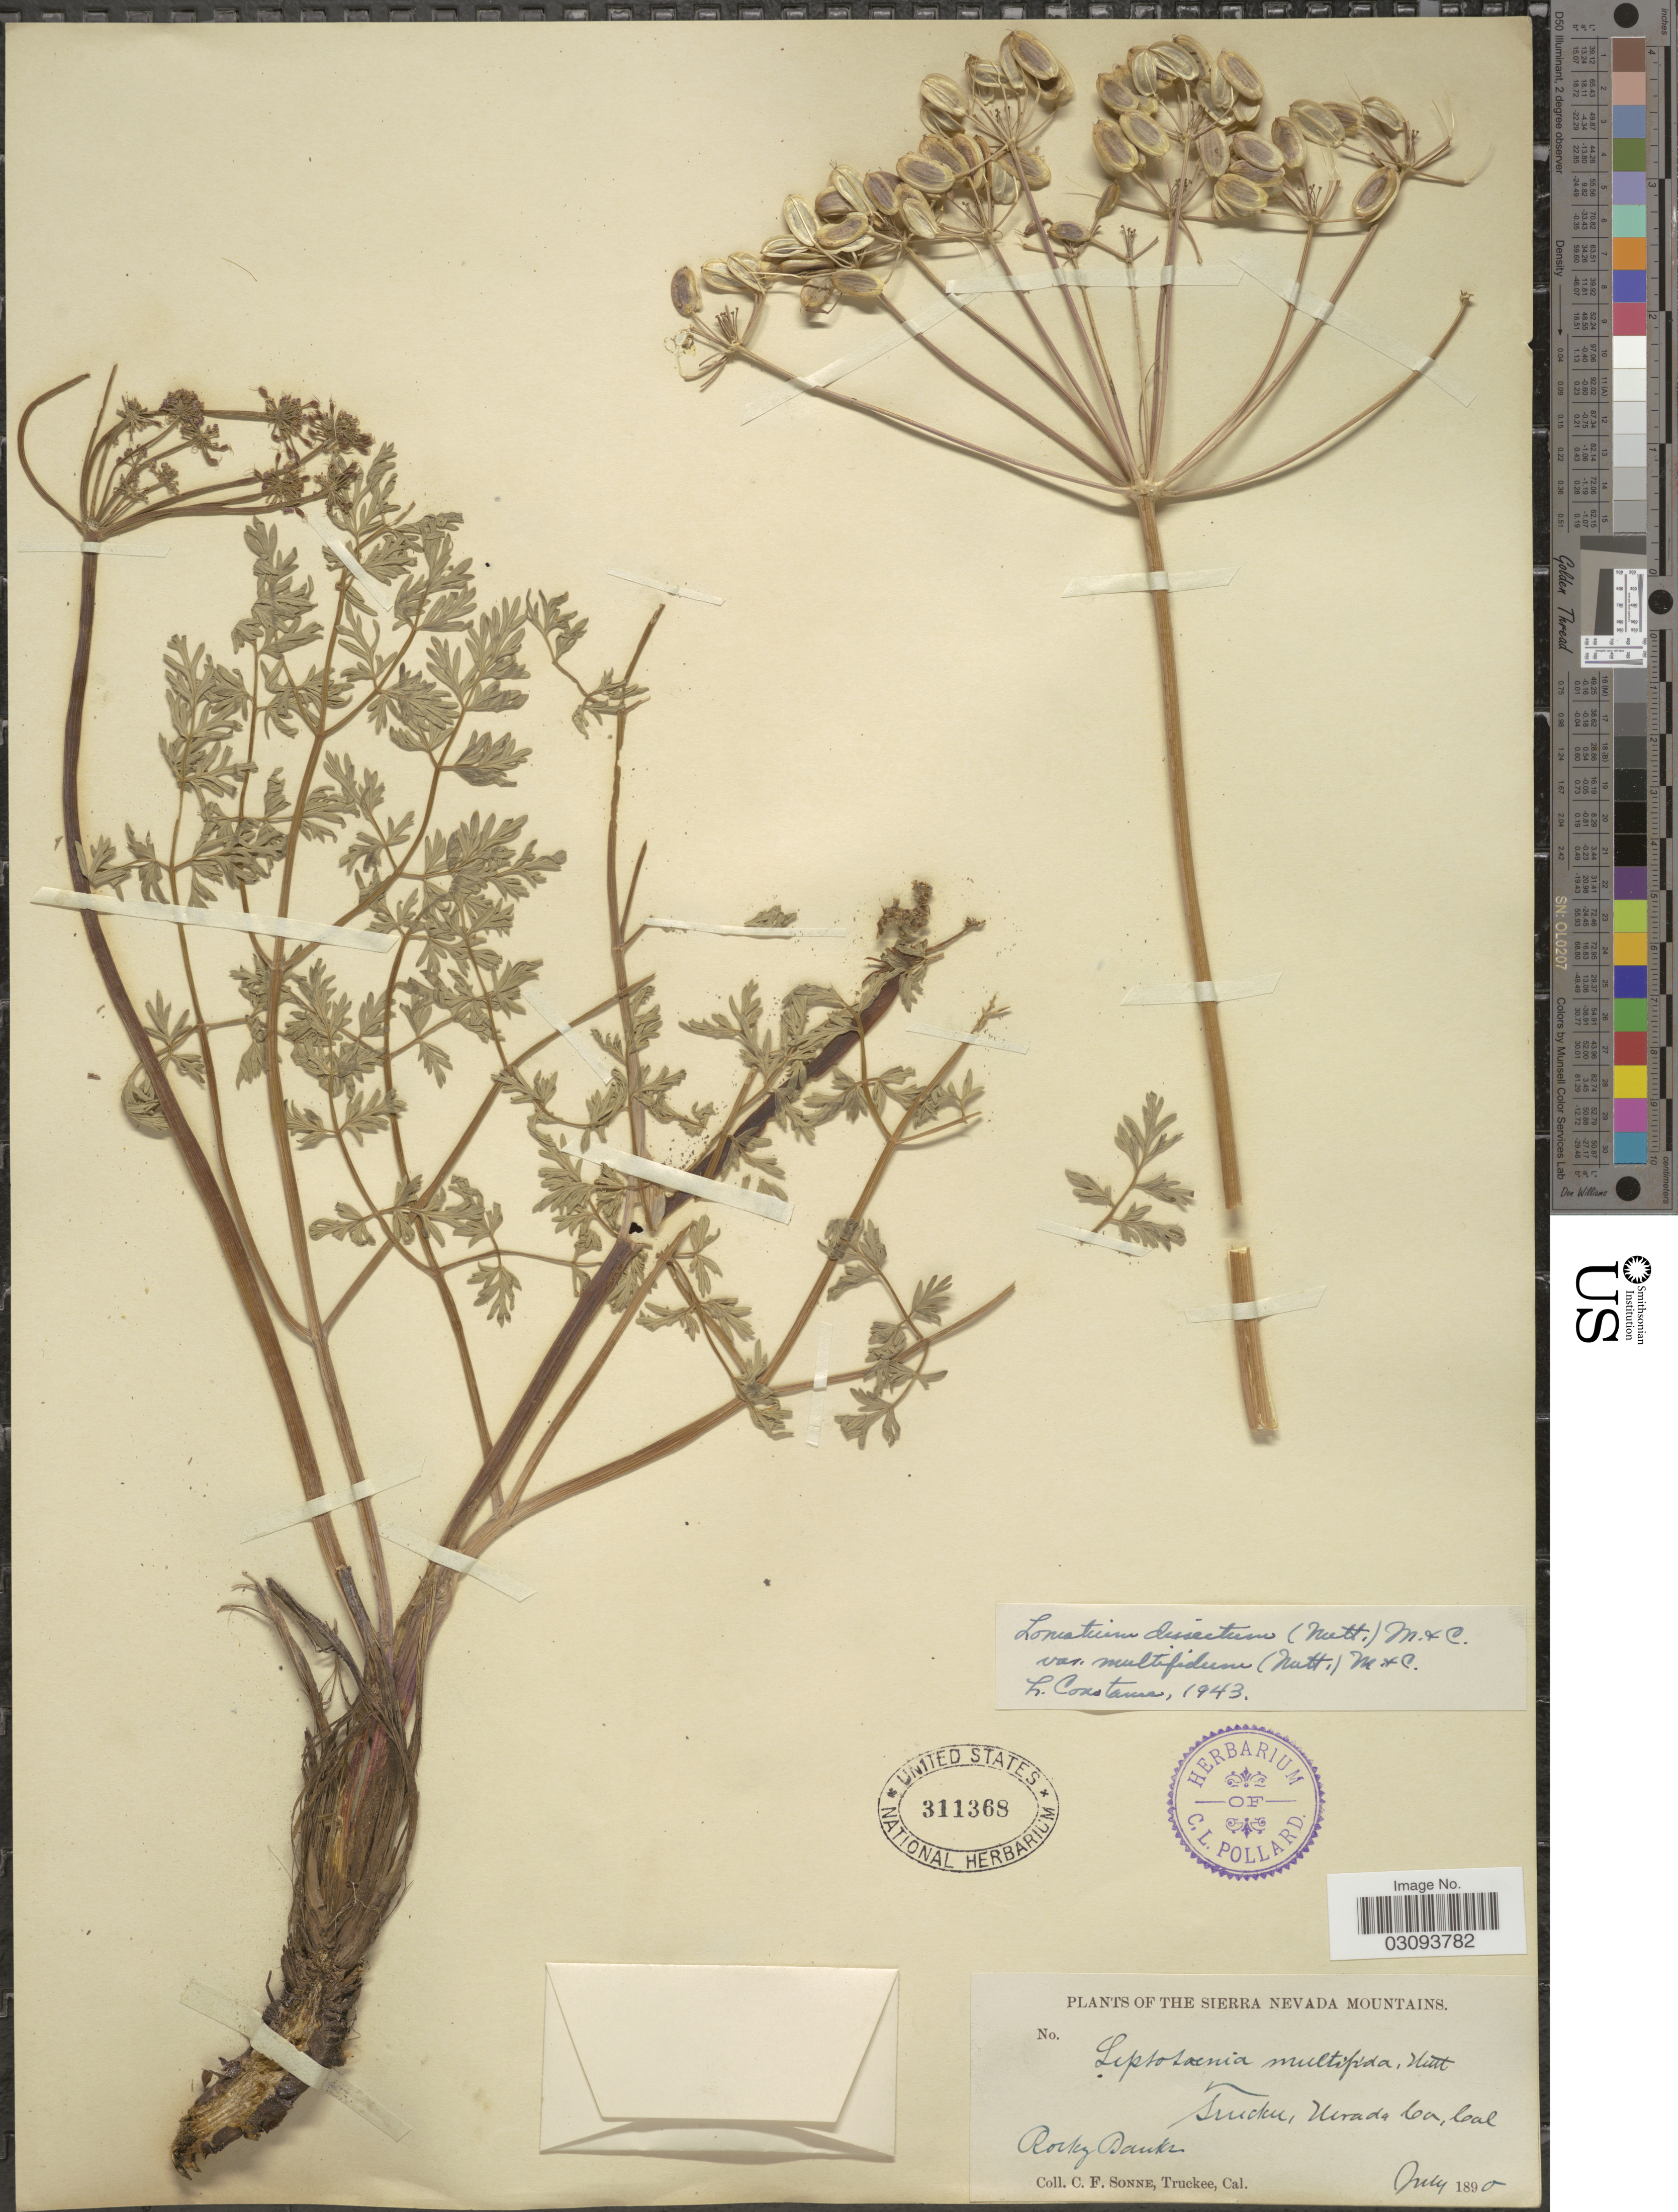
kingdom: Plantae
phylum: Tracheophyta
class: Magnoliopsida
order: Apiales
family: Apiaceae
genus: Lomatium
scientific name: Lomatium dissectum var. multifidum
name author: (Nutt.) Mathias & Constance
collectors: C. Sonne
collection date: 1890-07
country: United States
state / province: California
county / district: Nevada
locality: The Sierra Nevada Mountains. Truckee, Nevada Co. Rocky Banks.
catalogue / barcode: US 311368